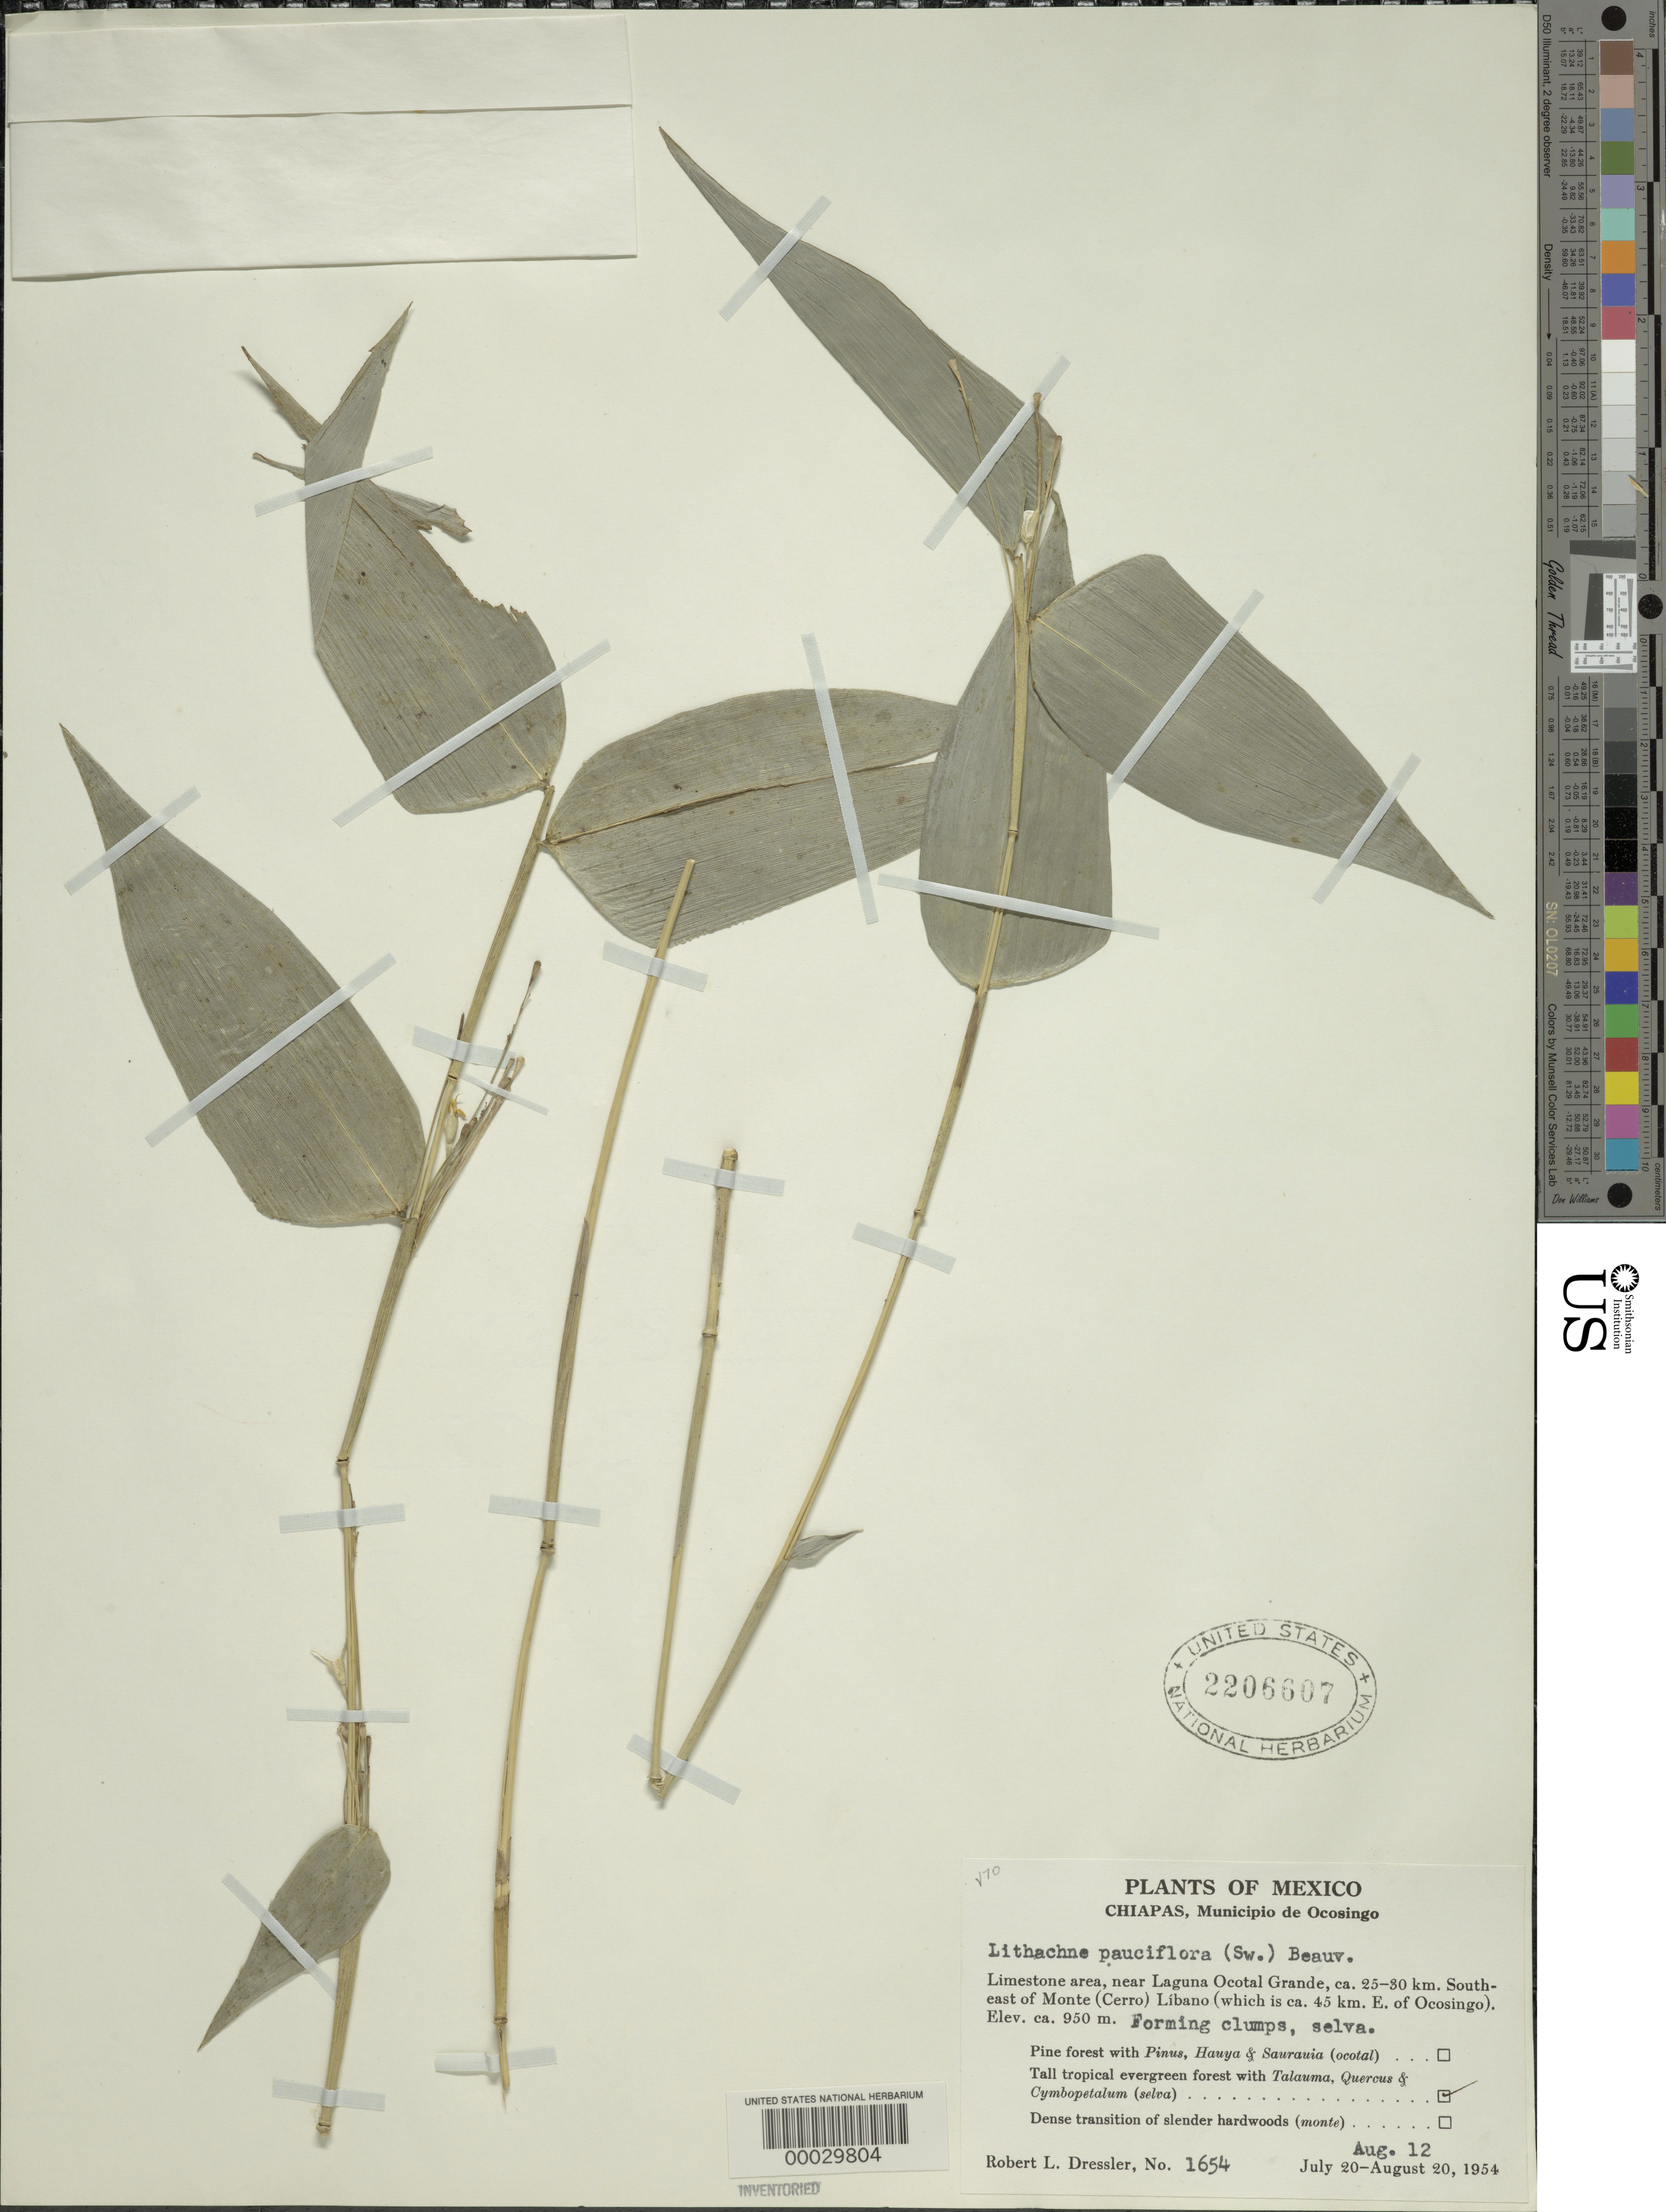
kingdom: Plantae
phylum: Tracheophyta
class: Liliopsida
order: Poales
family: Poaceae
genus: Lithachne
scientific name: Lithachne pauciflora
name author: (Sw.) P. Beauv.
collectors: R. Dressler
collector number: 1654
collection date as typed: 12 Aug 1954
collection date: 1954-08-12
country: Mexico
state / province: Chiapas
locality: Laguna Ocotal Grande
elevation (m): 950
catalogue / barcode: US 2206607